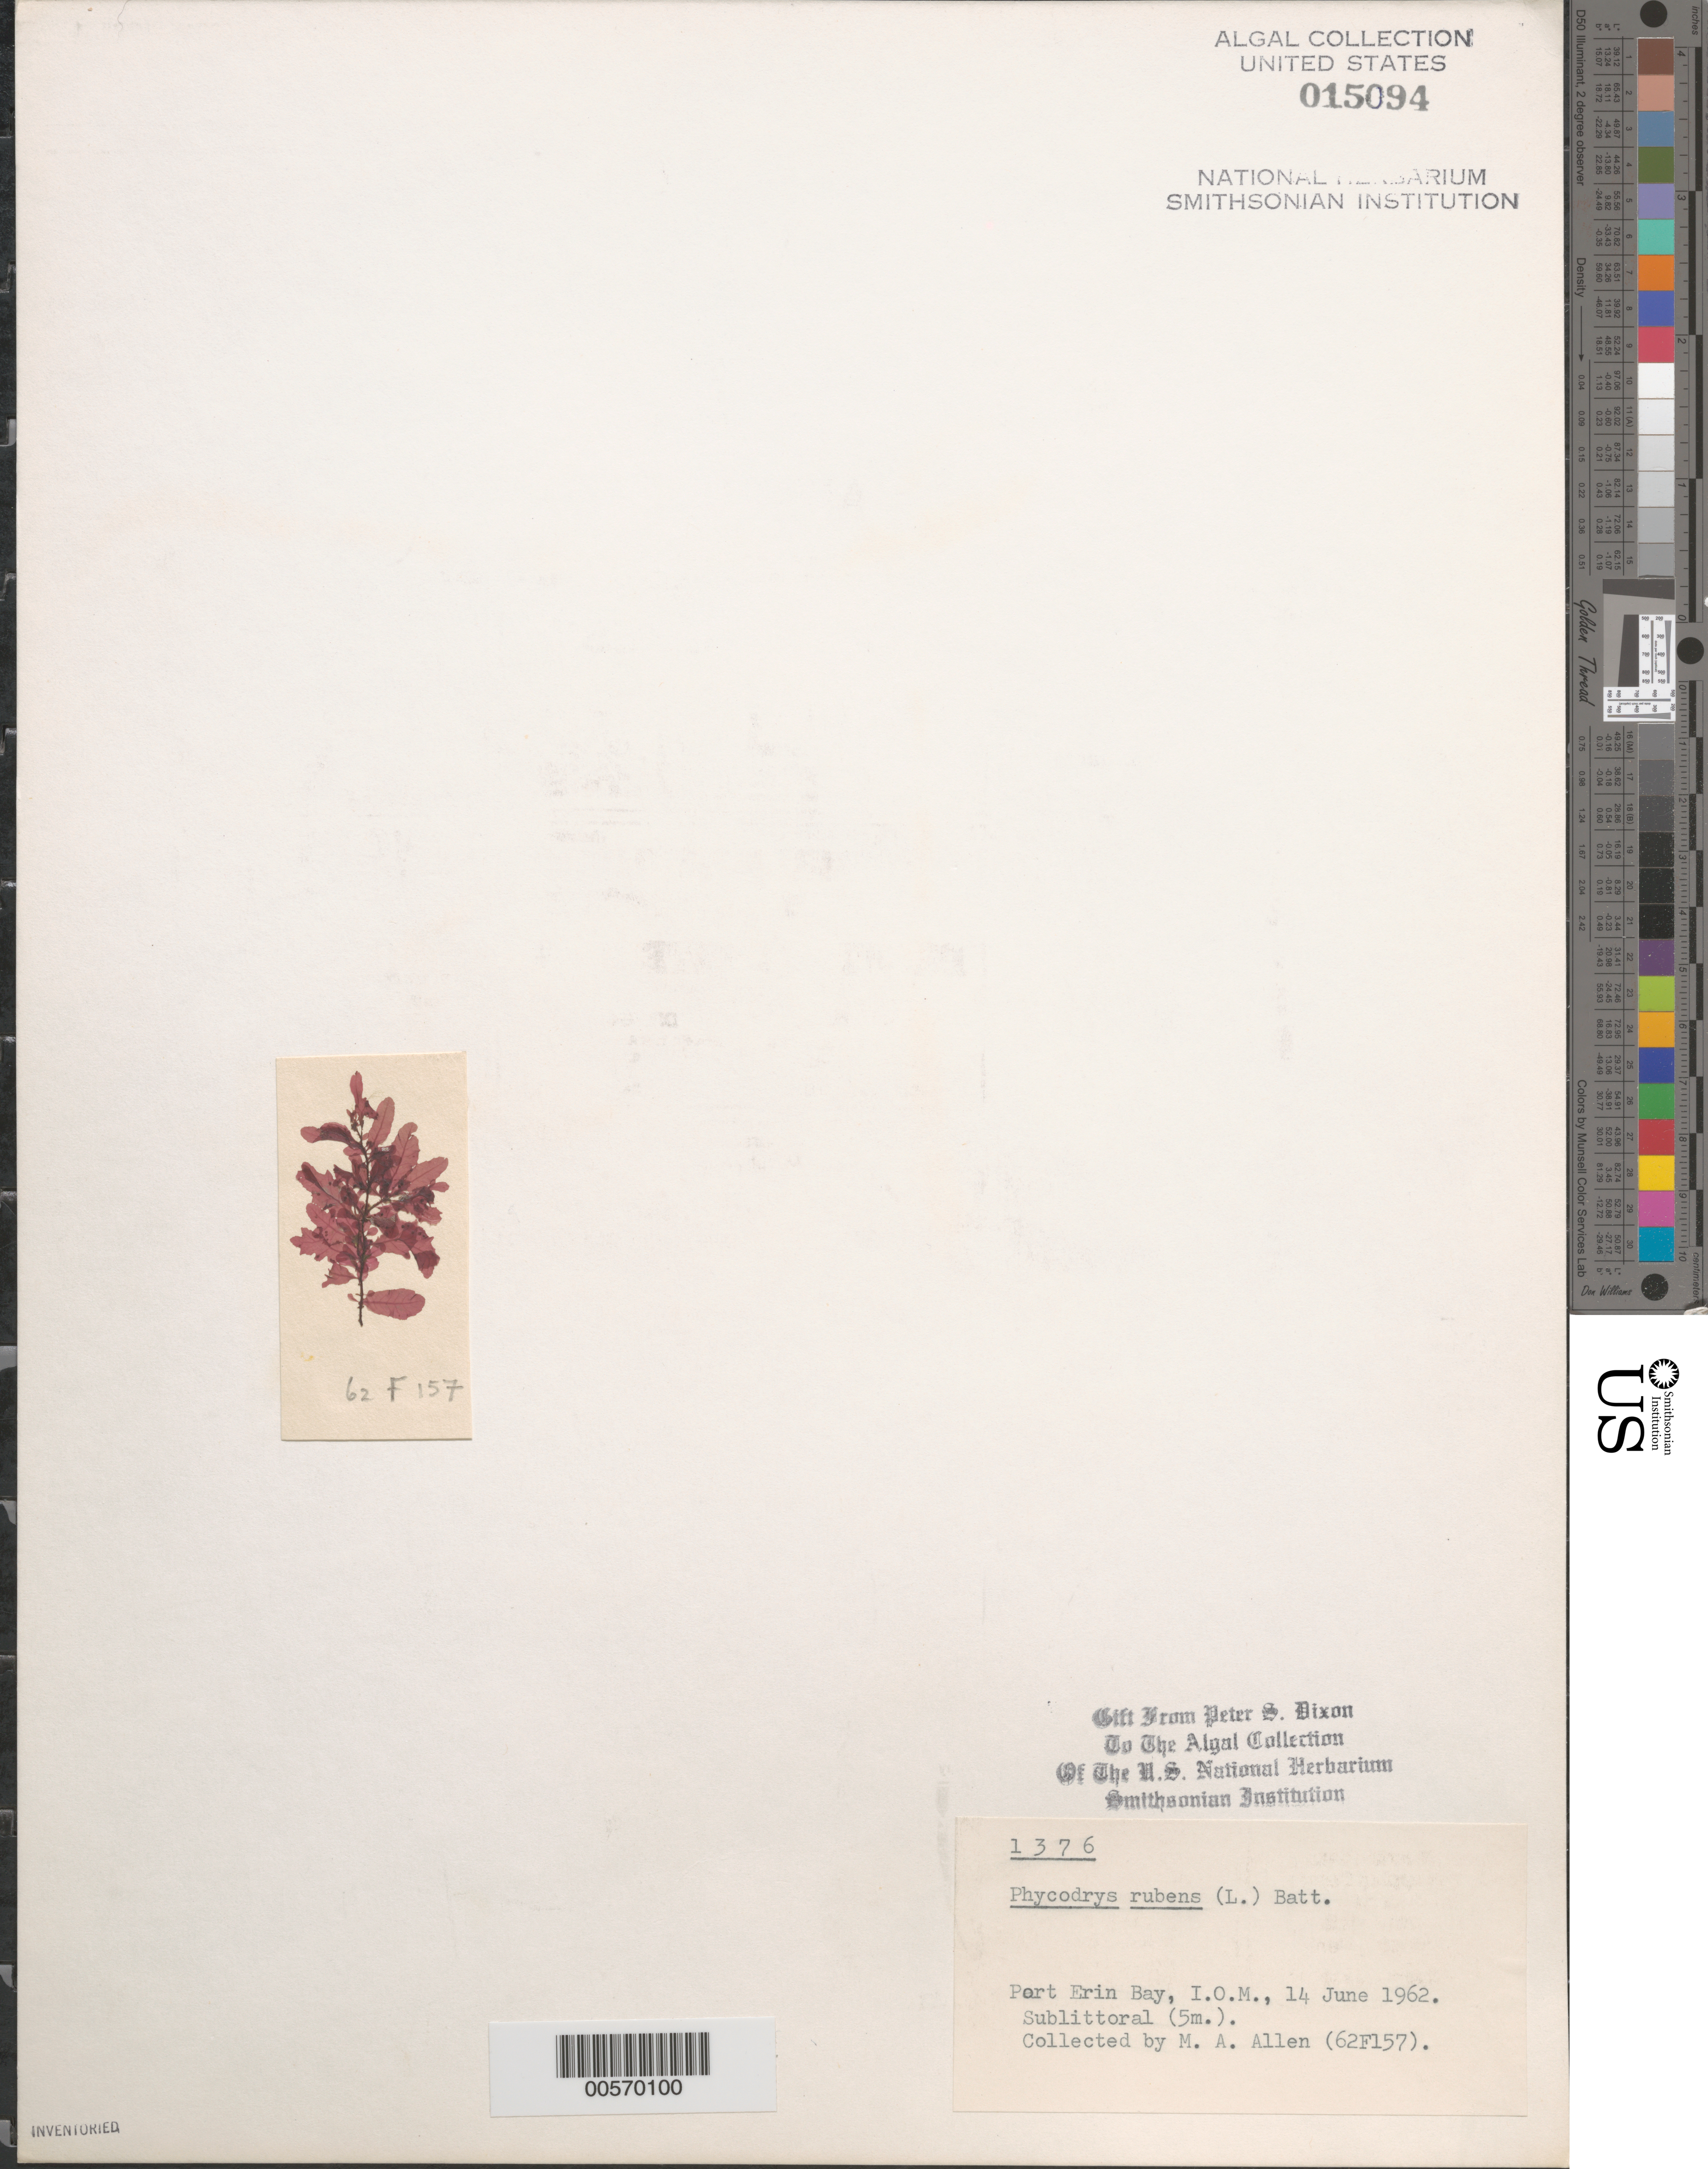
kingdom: Plantae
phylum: Rhodophyta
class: Florideophyceae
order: Ceramiales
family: Delesseriaceae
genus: Phycodrys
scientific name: Phycodrys rubens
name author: (L.) Batters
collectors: M. A. Allen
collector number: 62F157 & PSD 1376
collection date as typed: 14 Jun 1962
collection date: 1962-06-14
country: United Kingdom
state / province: England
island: Isle of Man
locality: Port Erin Bay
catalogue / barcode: US 15094